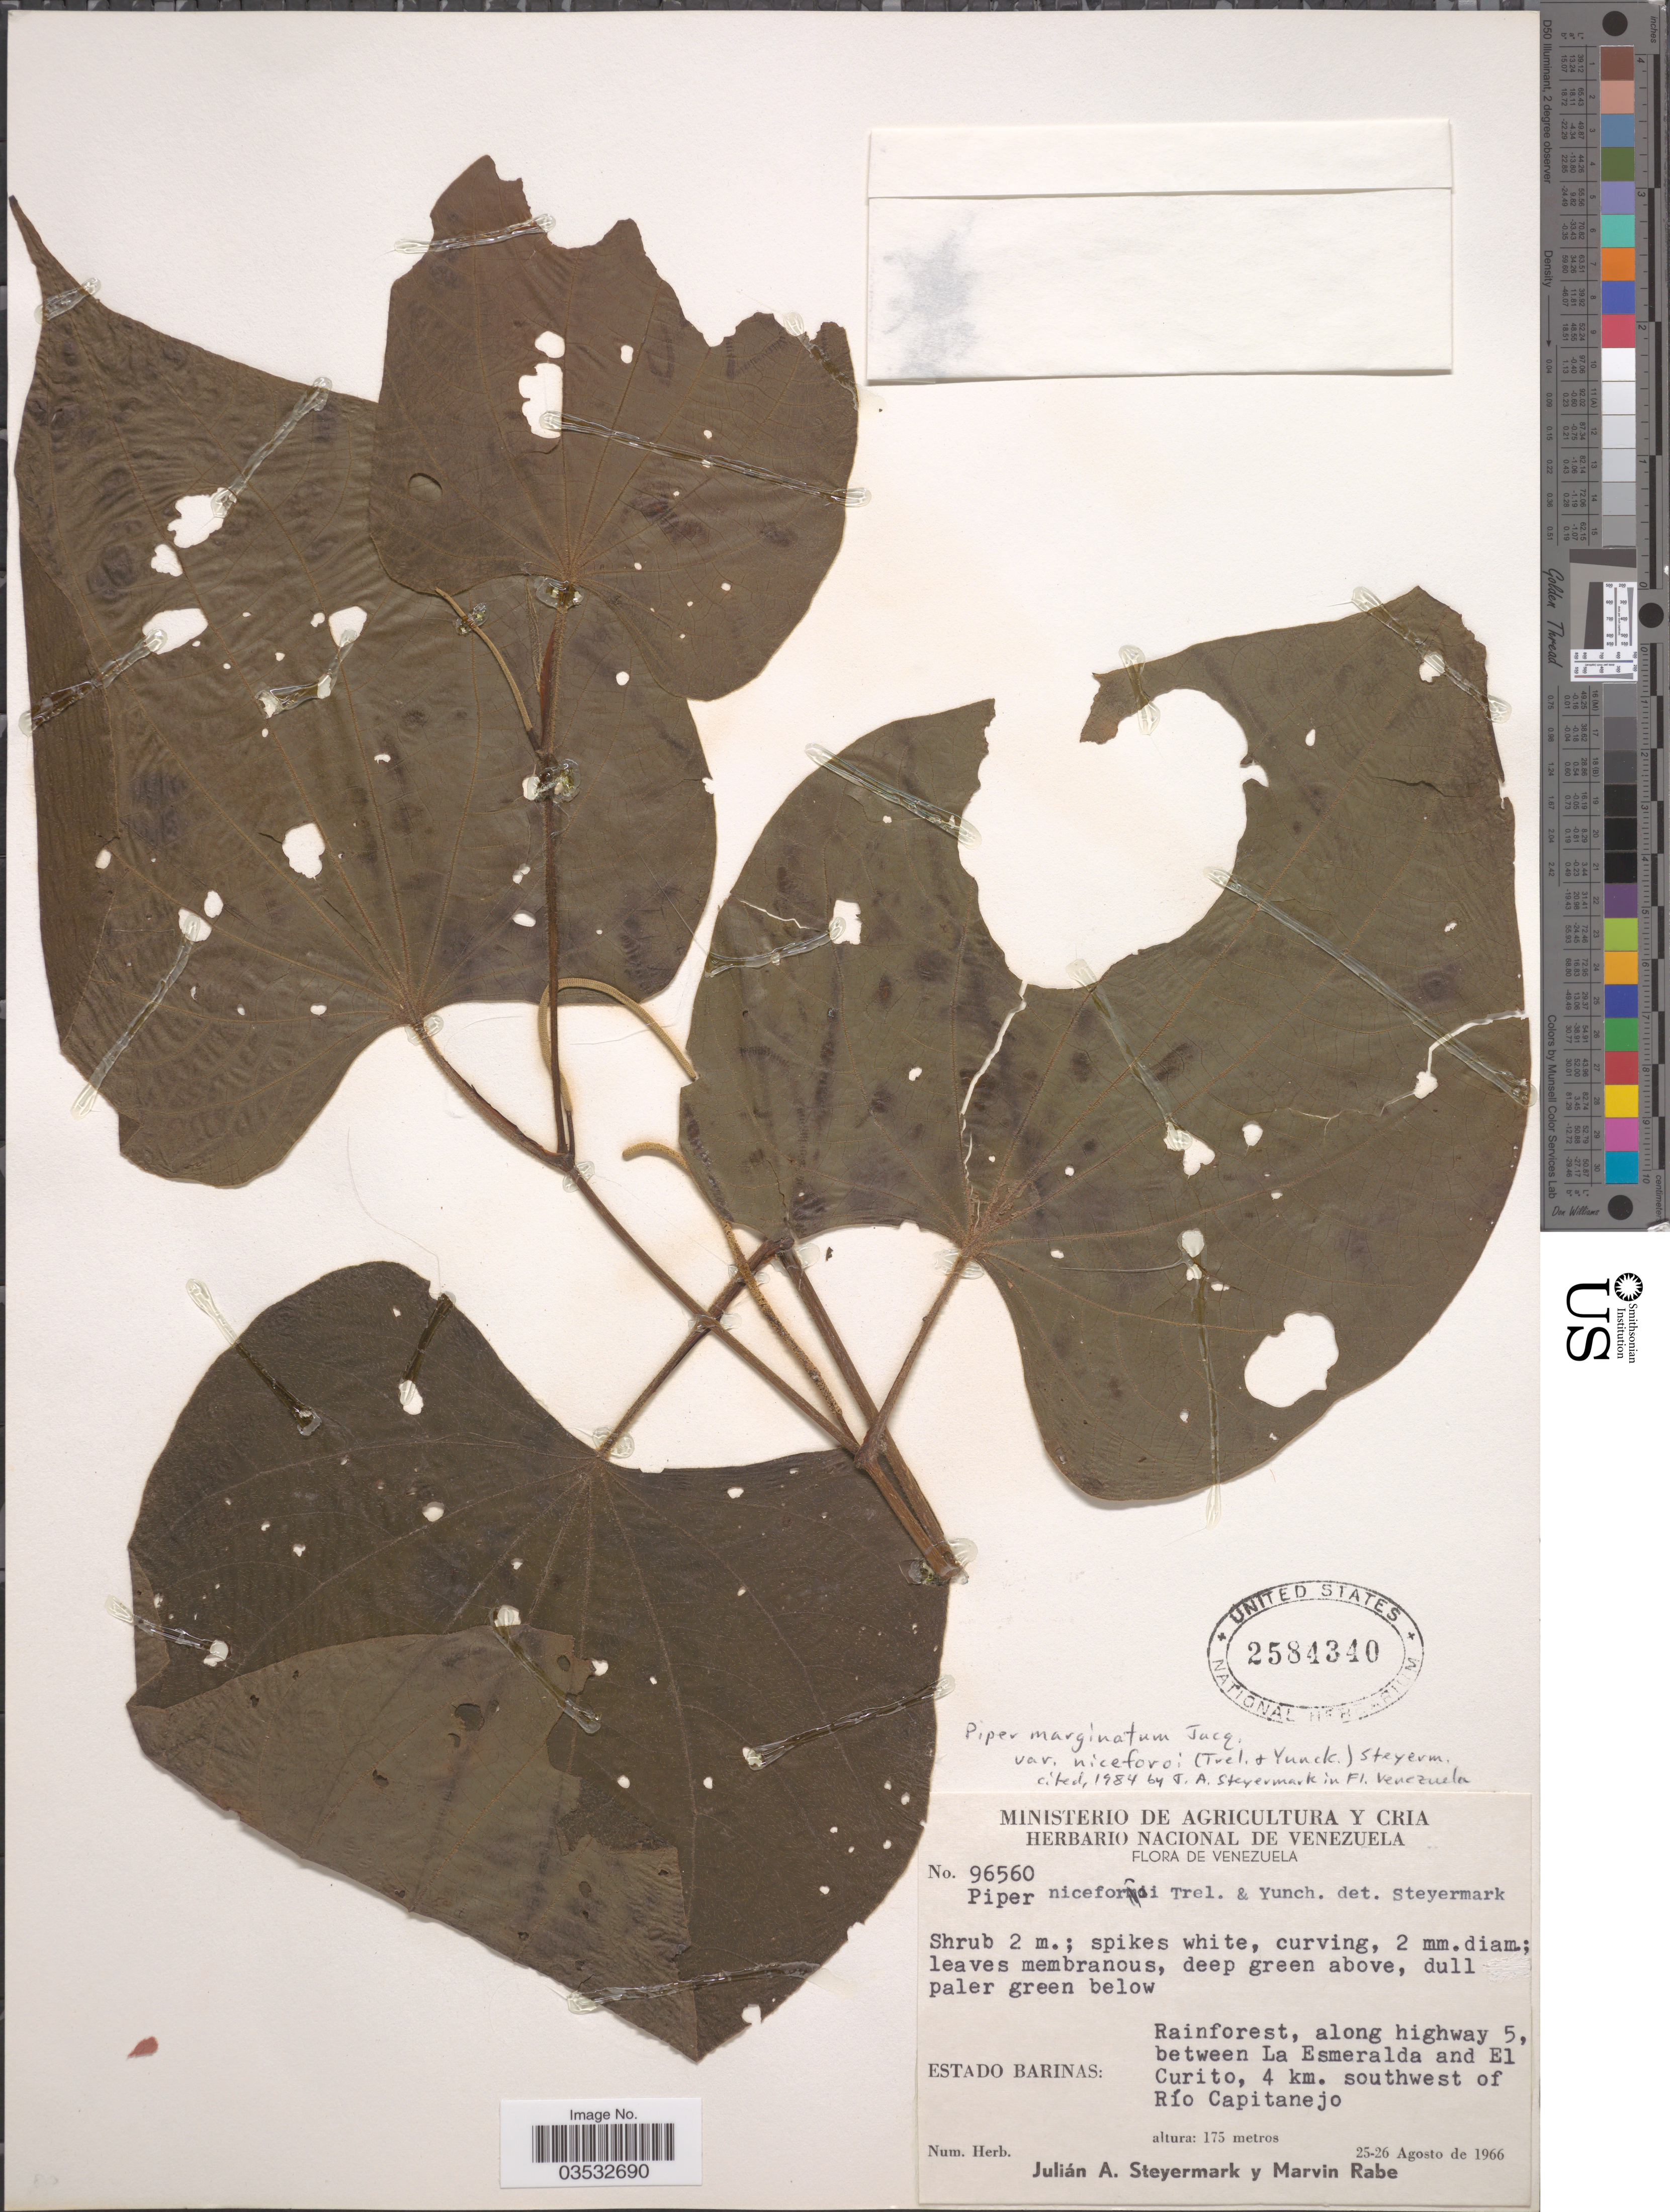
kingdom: Plantae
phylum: Tracheophyta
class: Magnoliopsida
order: Piperales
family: Piperaceae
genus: Piper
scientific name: Piper marginatum var. niceforoi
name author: (Trel. & Yunck.) Steyerm.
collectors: J. Steyermark & M. Rabe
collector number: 96560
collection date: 1966-08-25/1966-08-26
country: Venezuela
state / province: Barinas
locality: Rainforest, along highway 5, between La Esmeralda and El Curito, 4 km. southwest of Río Capitanejo.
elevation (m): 175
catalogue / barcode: US 2584340